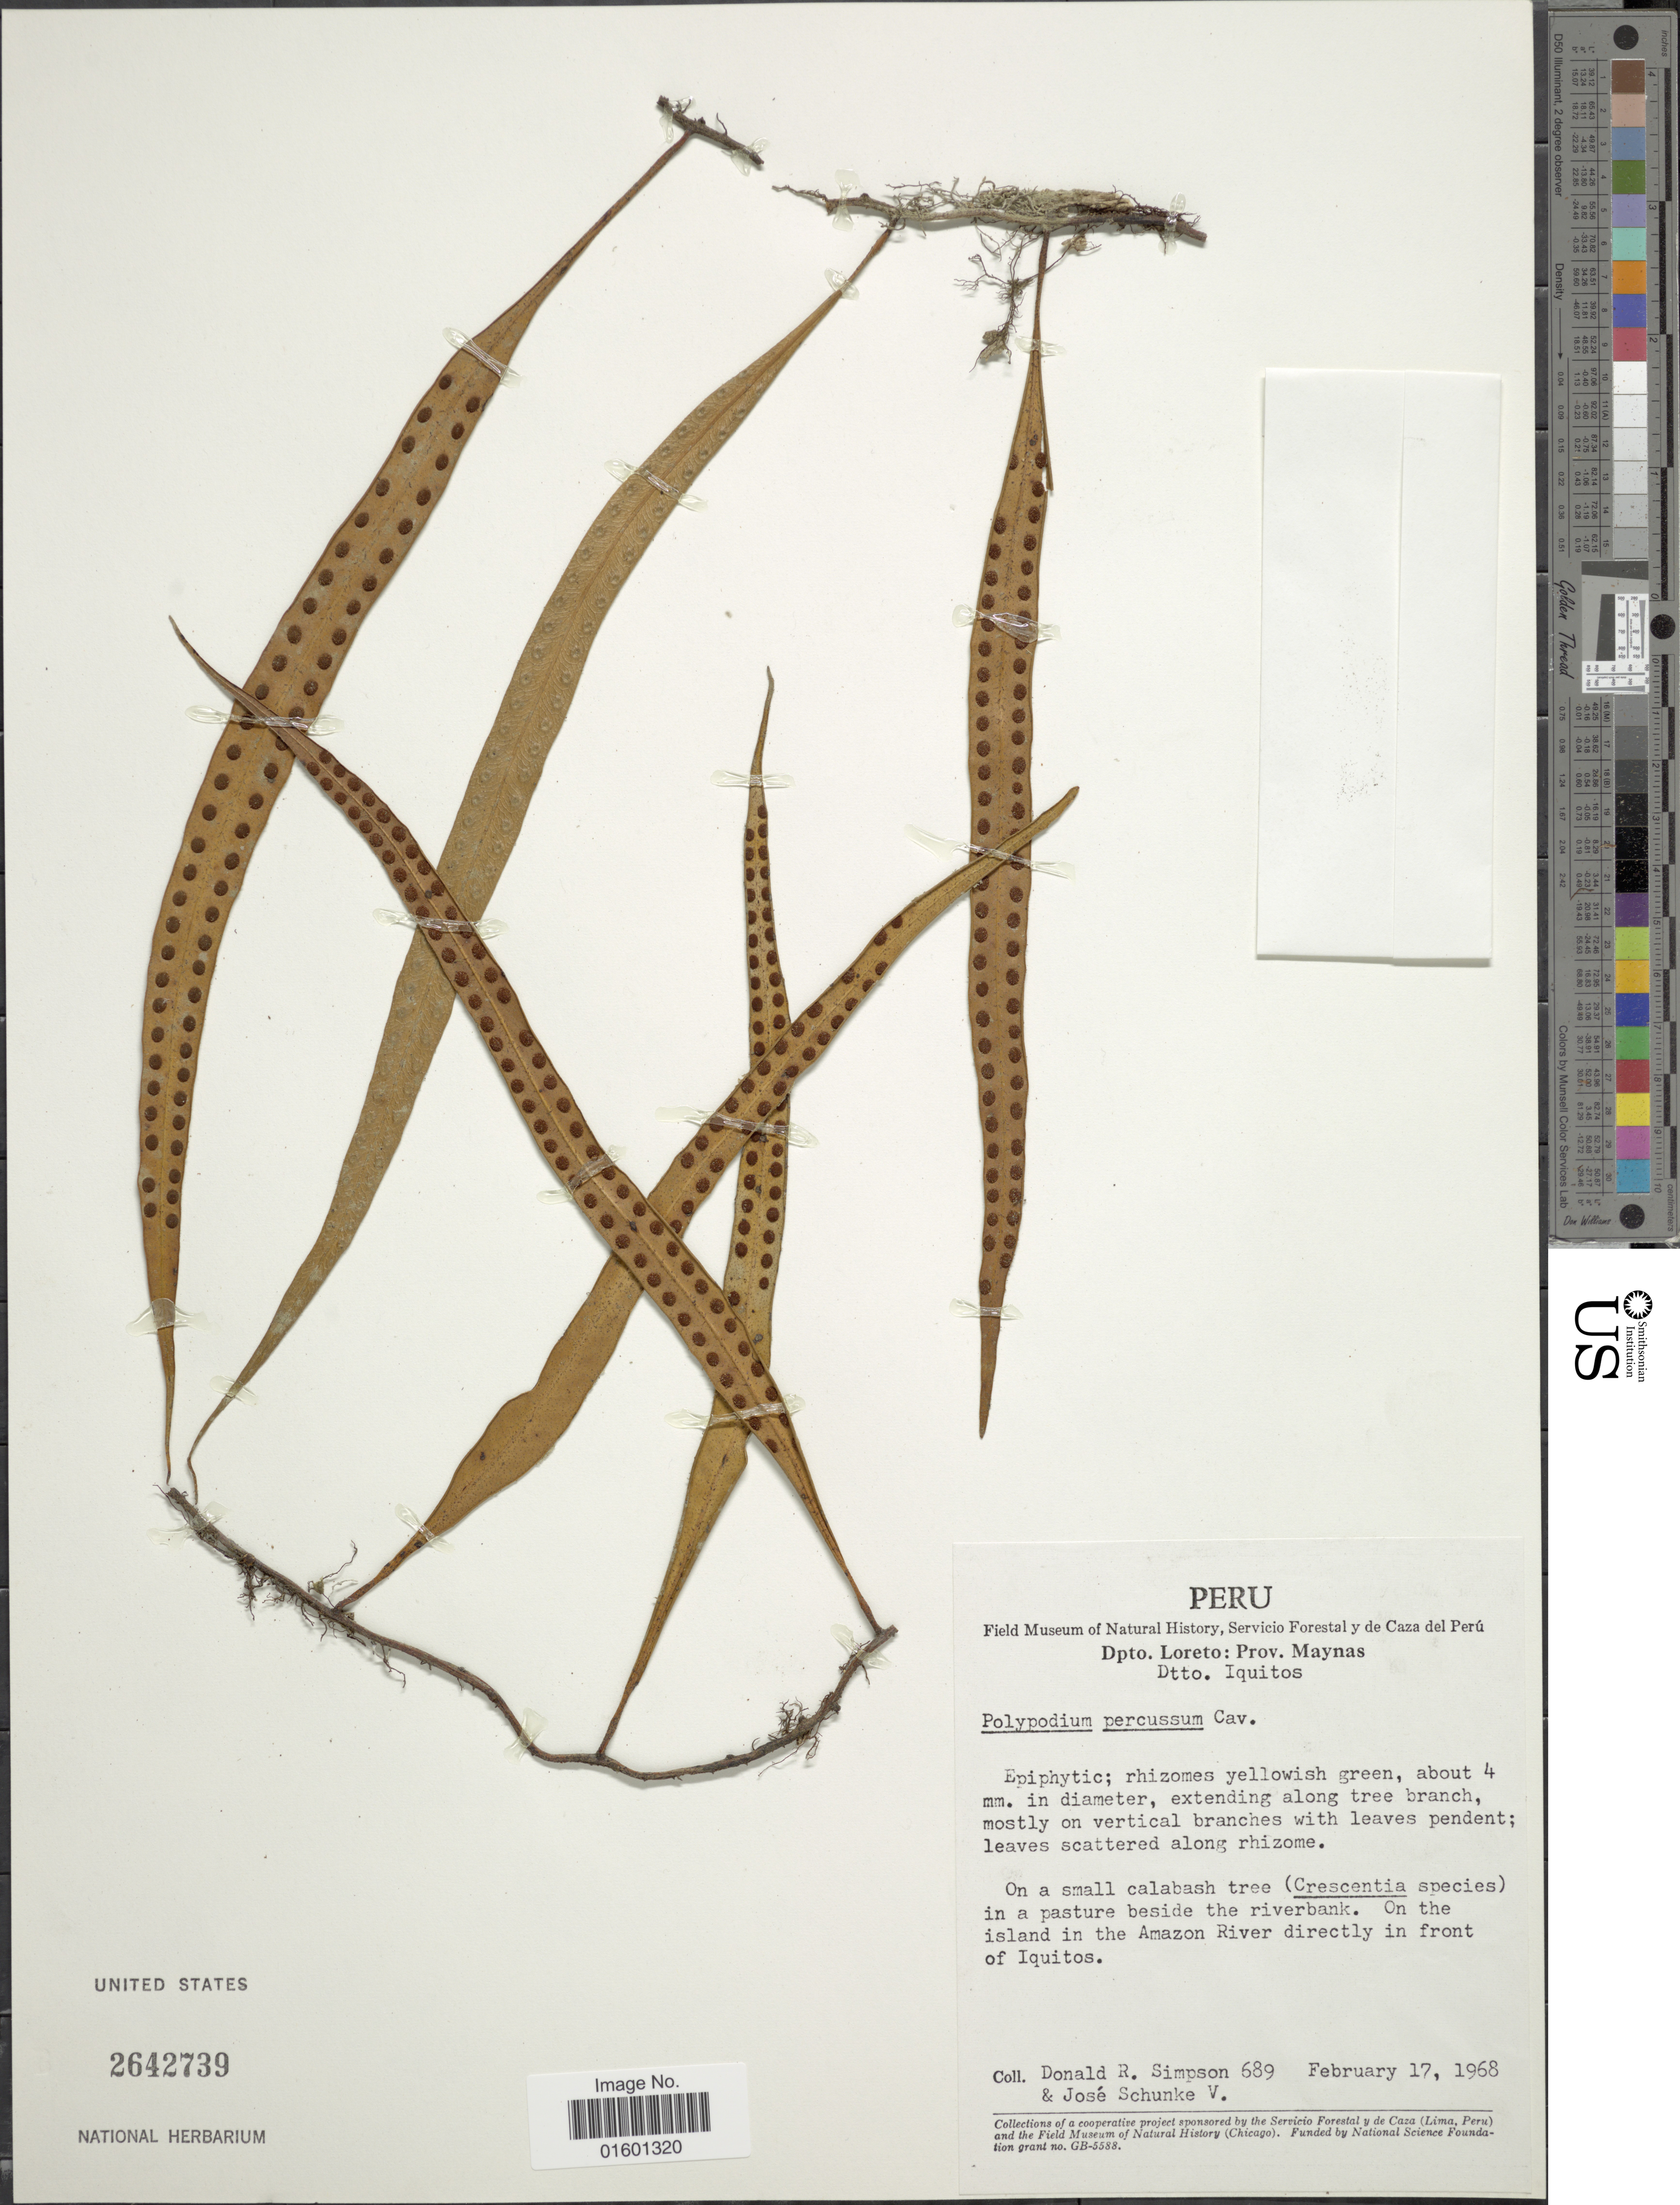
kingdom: Plantae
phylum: Tracheophyta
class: Polypodiopsida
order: Polypodiales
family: Polypodiaceae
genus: Microgramma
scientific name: Microgramma percussa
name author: (Cav.) de la Sota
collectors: D. R. Simpson & J. Schunke Vigo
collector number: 689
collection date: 1968-02-17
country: Peru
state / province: Loreto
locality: Prov. Maynas, Dtto. Iquitos, On a small calabash tree (Crescentia species) in a pasture beside the riverbank. On the island in the Amazon River directly in front of Iquitos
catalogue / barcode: US 2642739